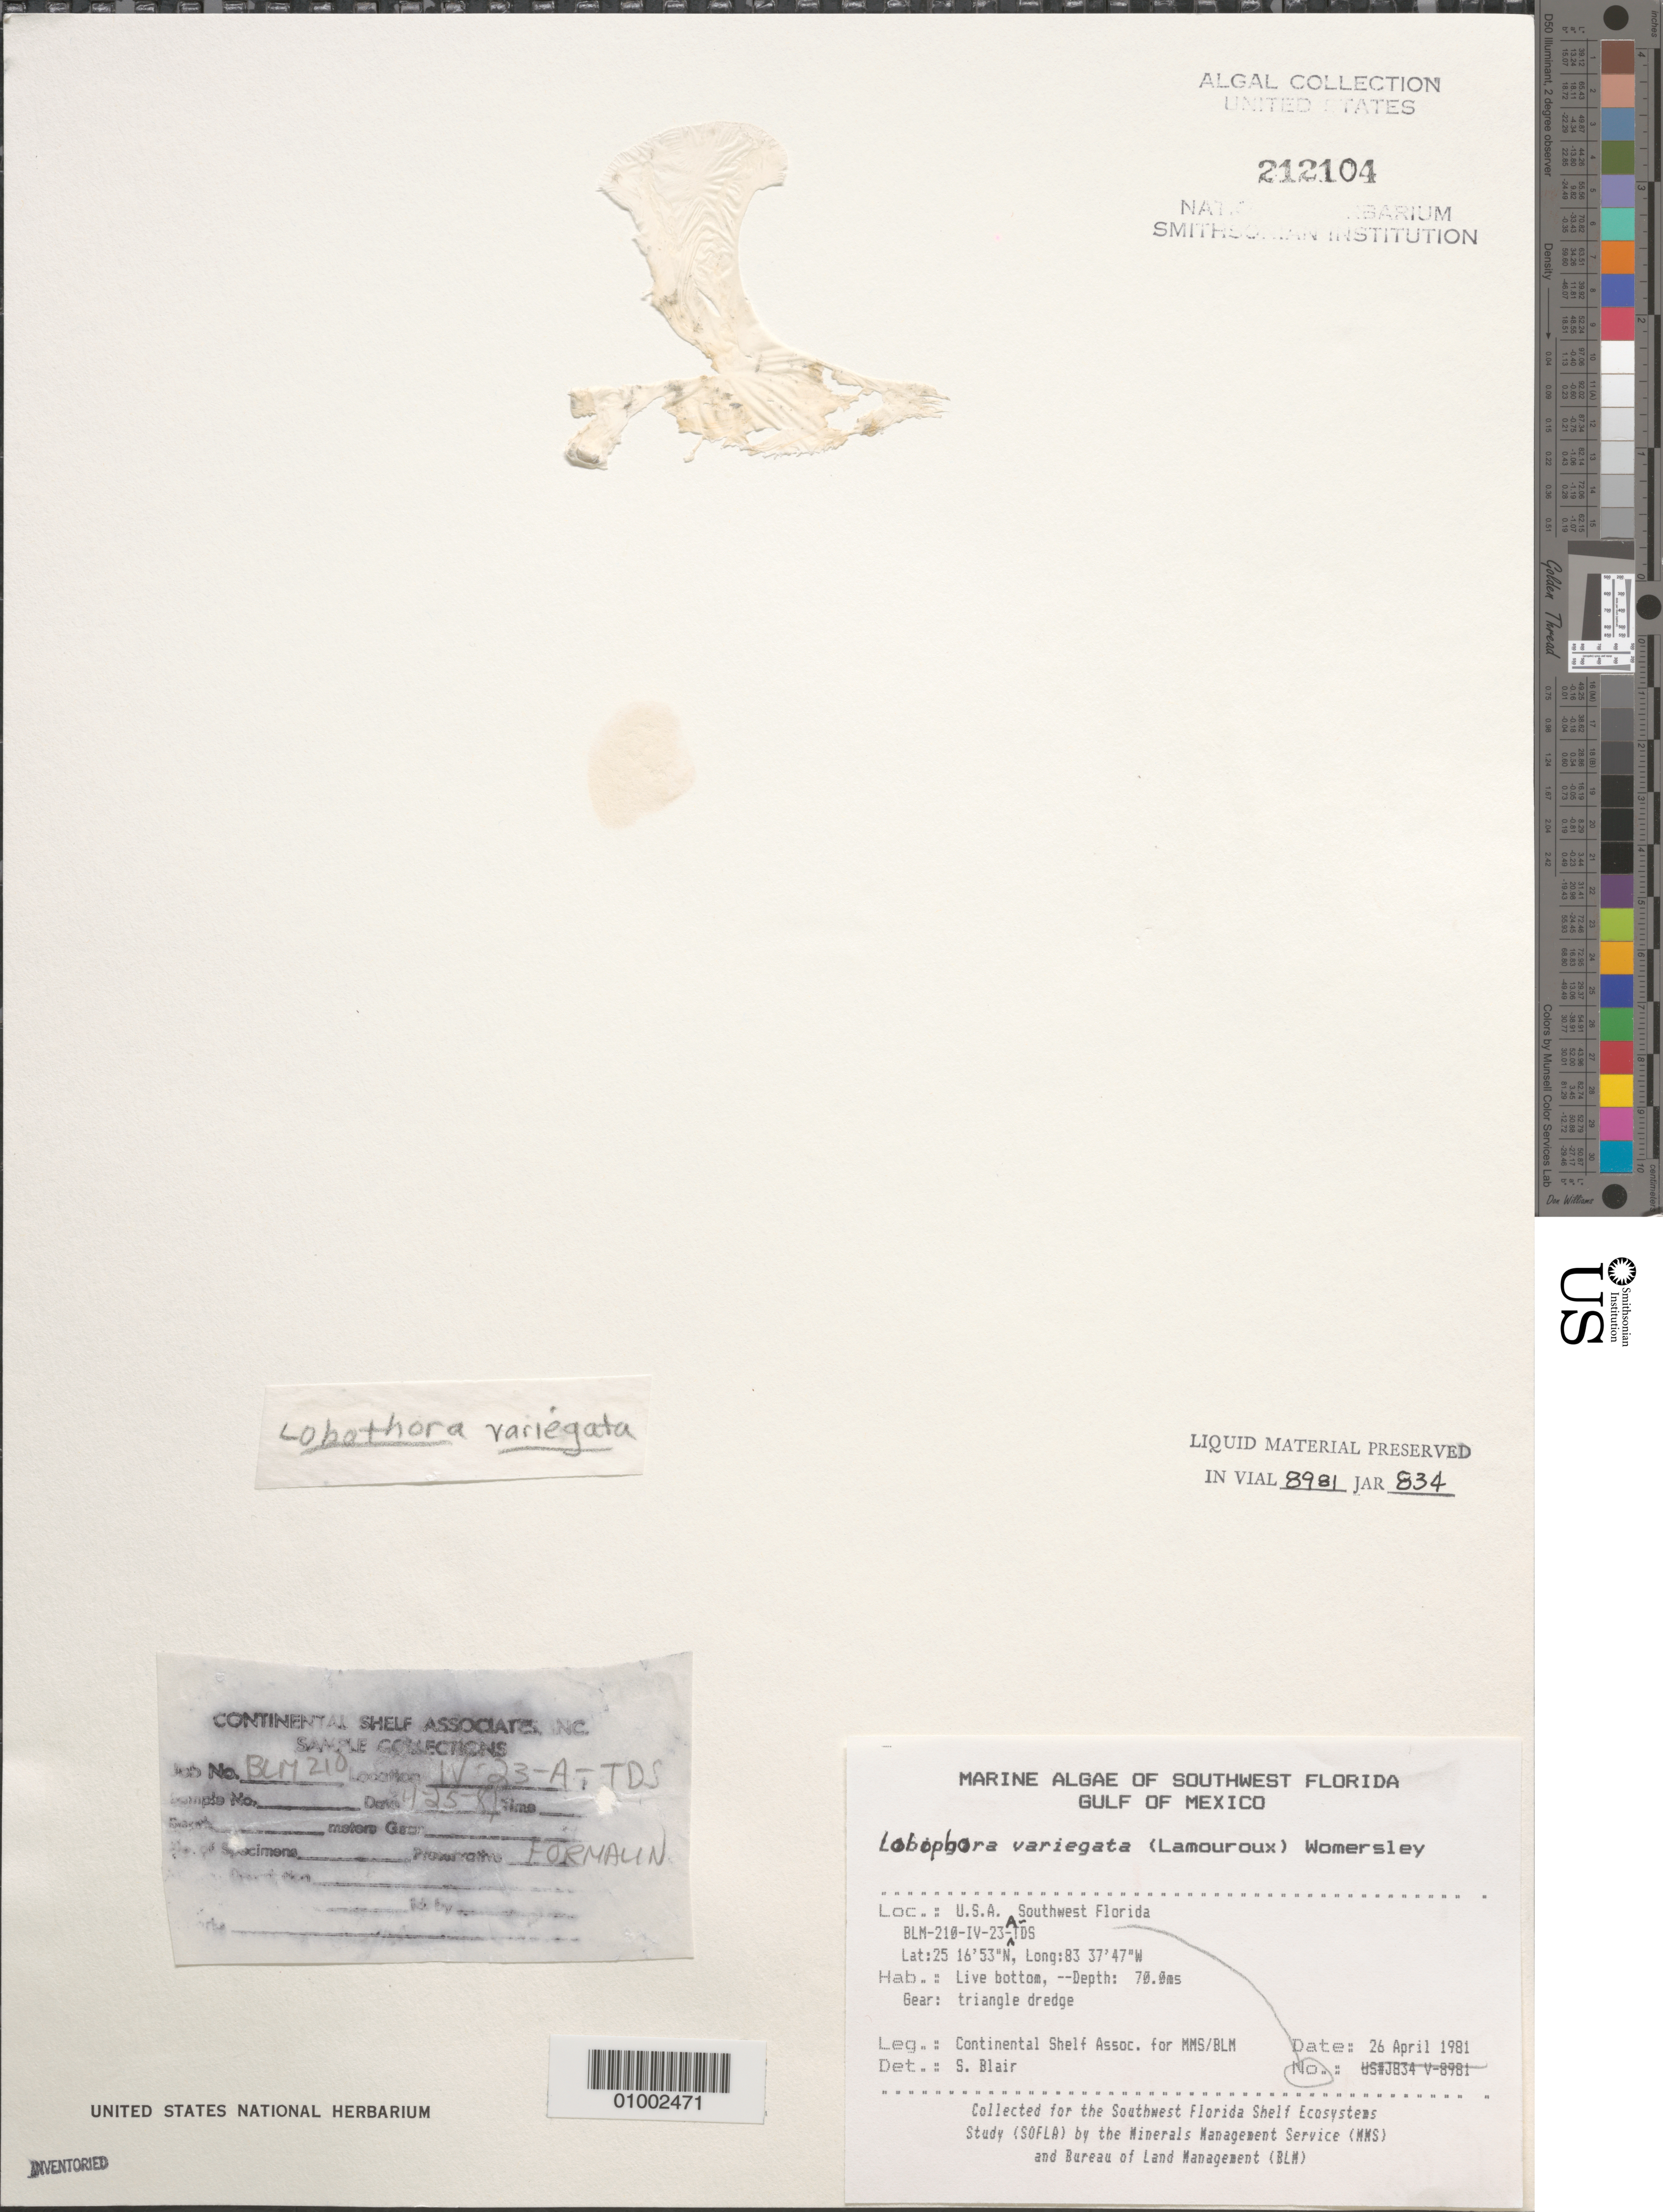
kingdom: Chromista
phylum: Ochrophyta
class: Phaeophyceae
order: Dictyotales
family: Dictyotaceae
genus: Lobophora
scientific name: Lobophora variegata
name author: (J.V.Lamouroux) Womersley & E.C. Oliveira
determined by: Blair, S. M.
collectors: Continental Shelf Associates for the MMS/BLM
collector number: BLM-210-IV-23-A-TDS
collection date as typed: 26 Apr 1981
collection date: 1981-04-26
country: United States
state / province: Florida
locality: Gulf of Mexico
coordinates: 25 16'53"N, 83 37'47"W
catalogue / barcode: US 212104